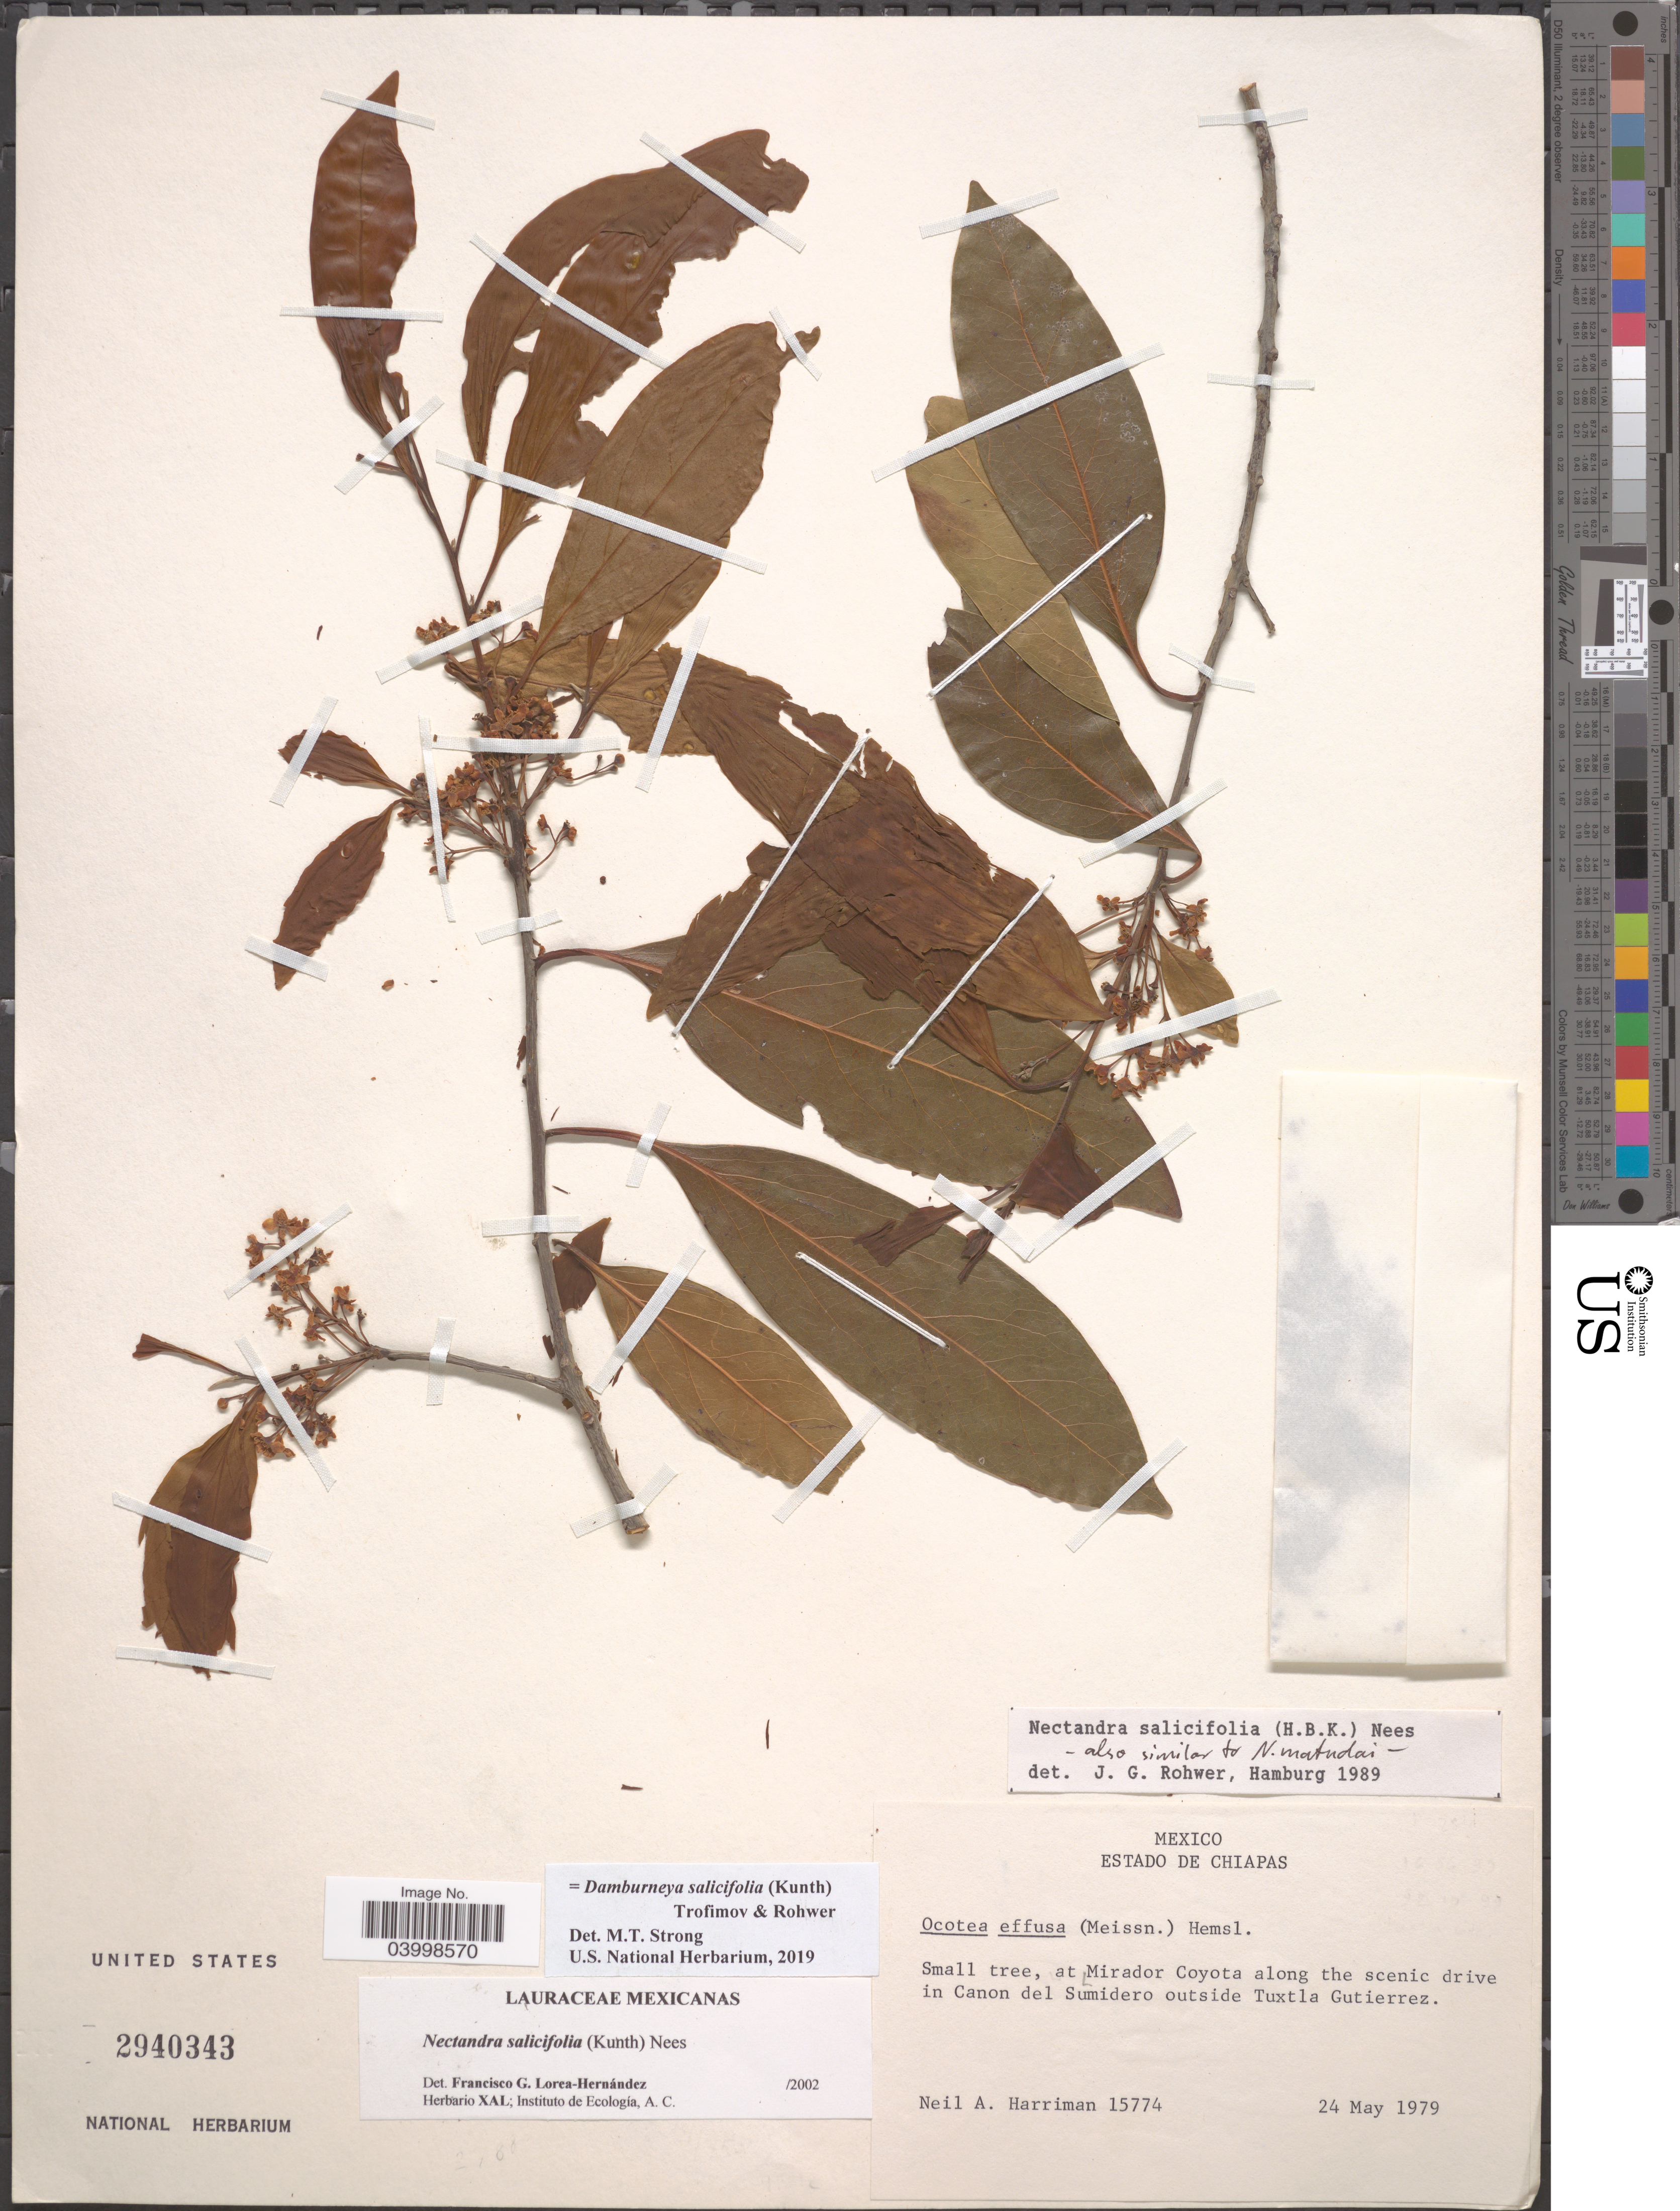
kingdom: Plantae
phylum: Tracheophyta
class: Magnoliopsida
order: Laurales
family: Lauraceae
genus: Damburneya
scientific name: Damburneya salicifolia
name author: (Kunth) Trofimov & Rohwer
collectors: N. A. Harriman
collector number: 15774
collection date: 1979-05-24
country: Mexico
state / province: Chiapas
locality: At Mirador Coyota along the scenic drive in Canon del Sumidero outside Tuxtla Gutierrez.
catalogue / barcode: US 2940343